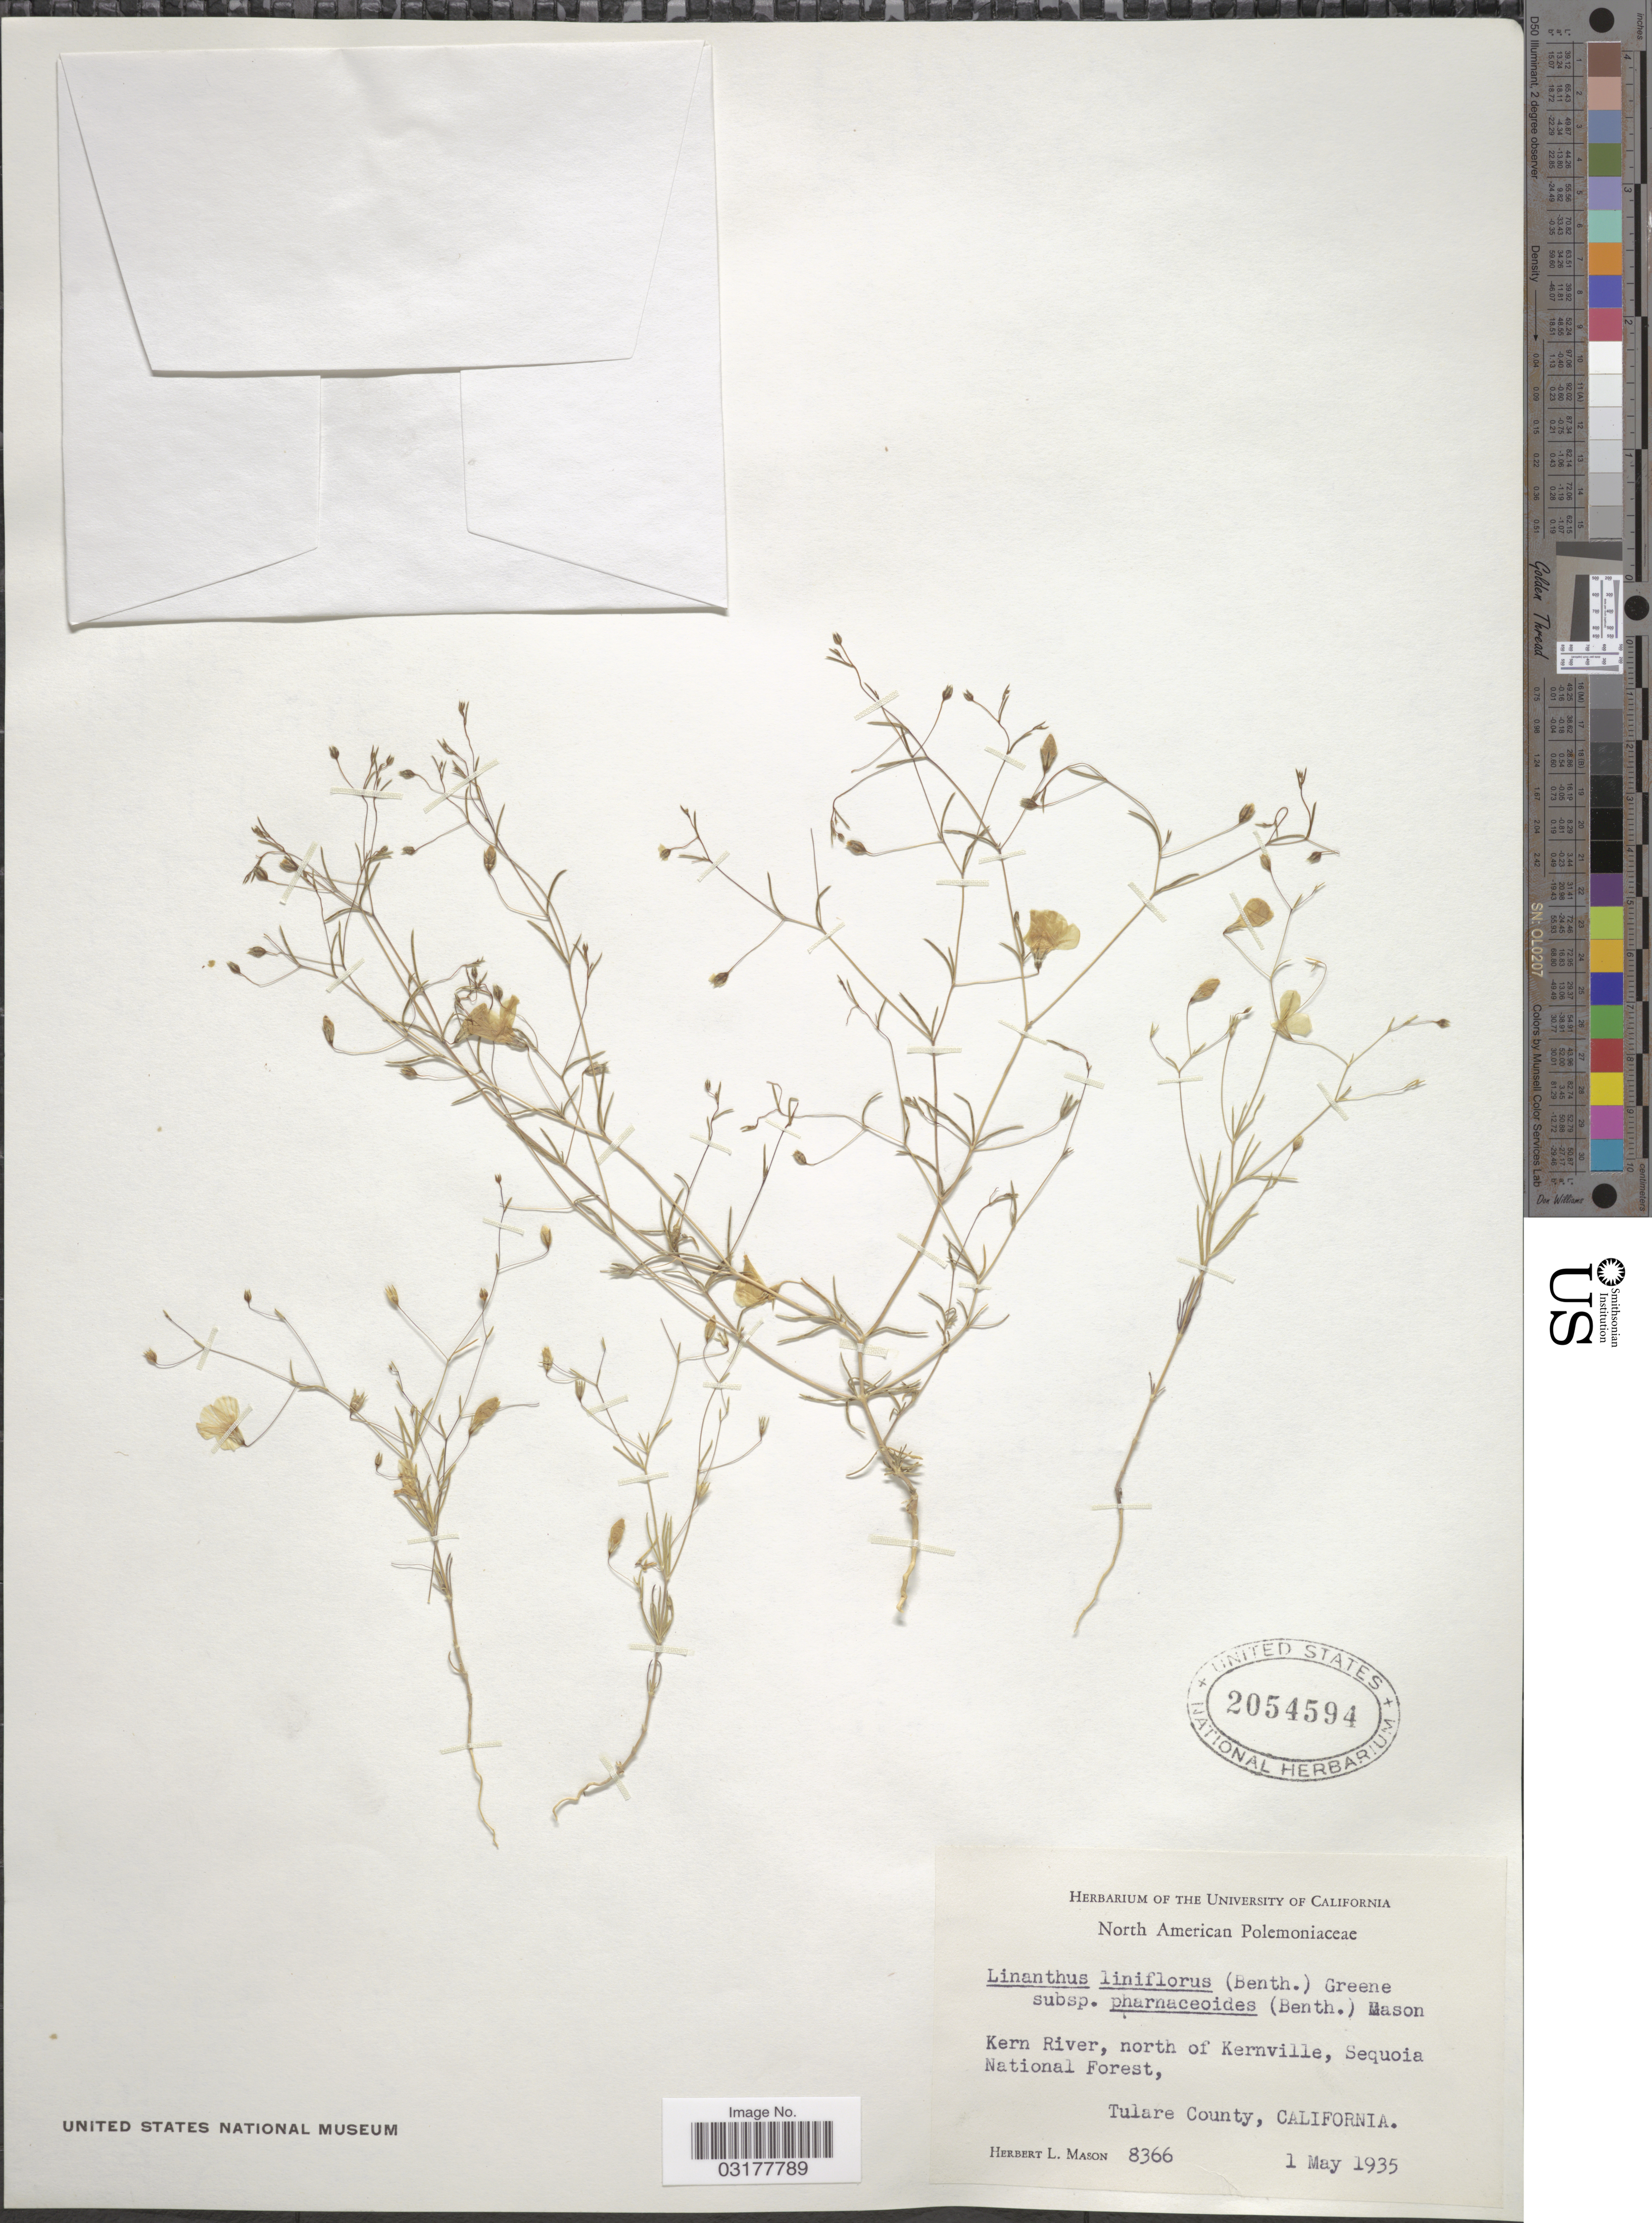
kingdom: Plantae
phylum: Tracheophyta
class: Magnoliopsida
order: Ericales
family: Polemoniaceae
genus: Leptosiphon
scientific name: Leptosiphon liniflorus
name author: (Benth.) J.M. Porter & L.A. Johnson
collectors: H. L. Mason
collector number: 8366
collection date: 1935-05-01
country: United States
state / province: California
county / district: Tulare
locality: Kern River, north of Kernville, Sequoia National Forest, Tulare County.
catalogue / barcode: US 2054594